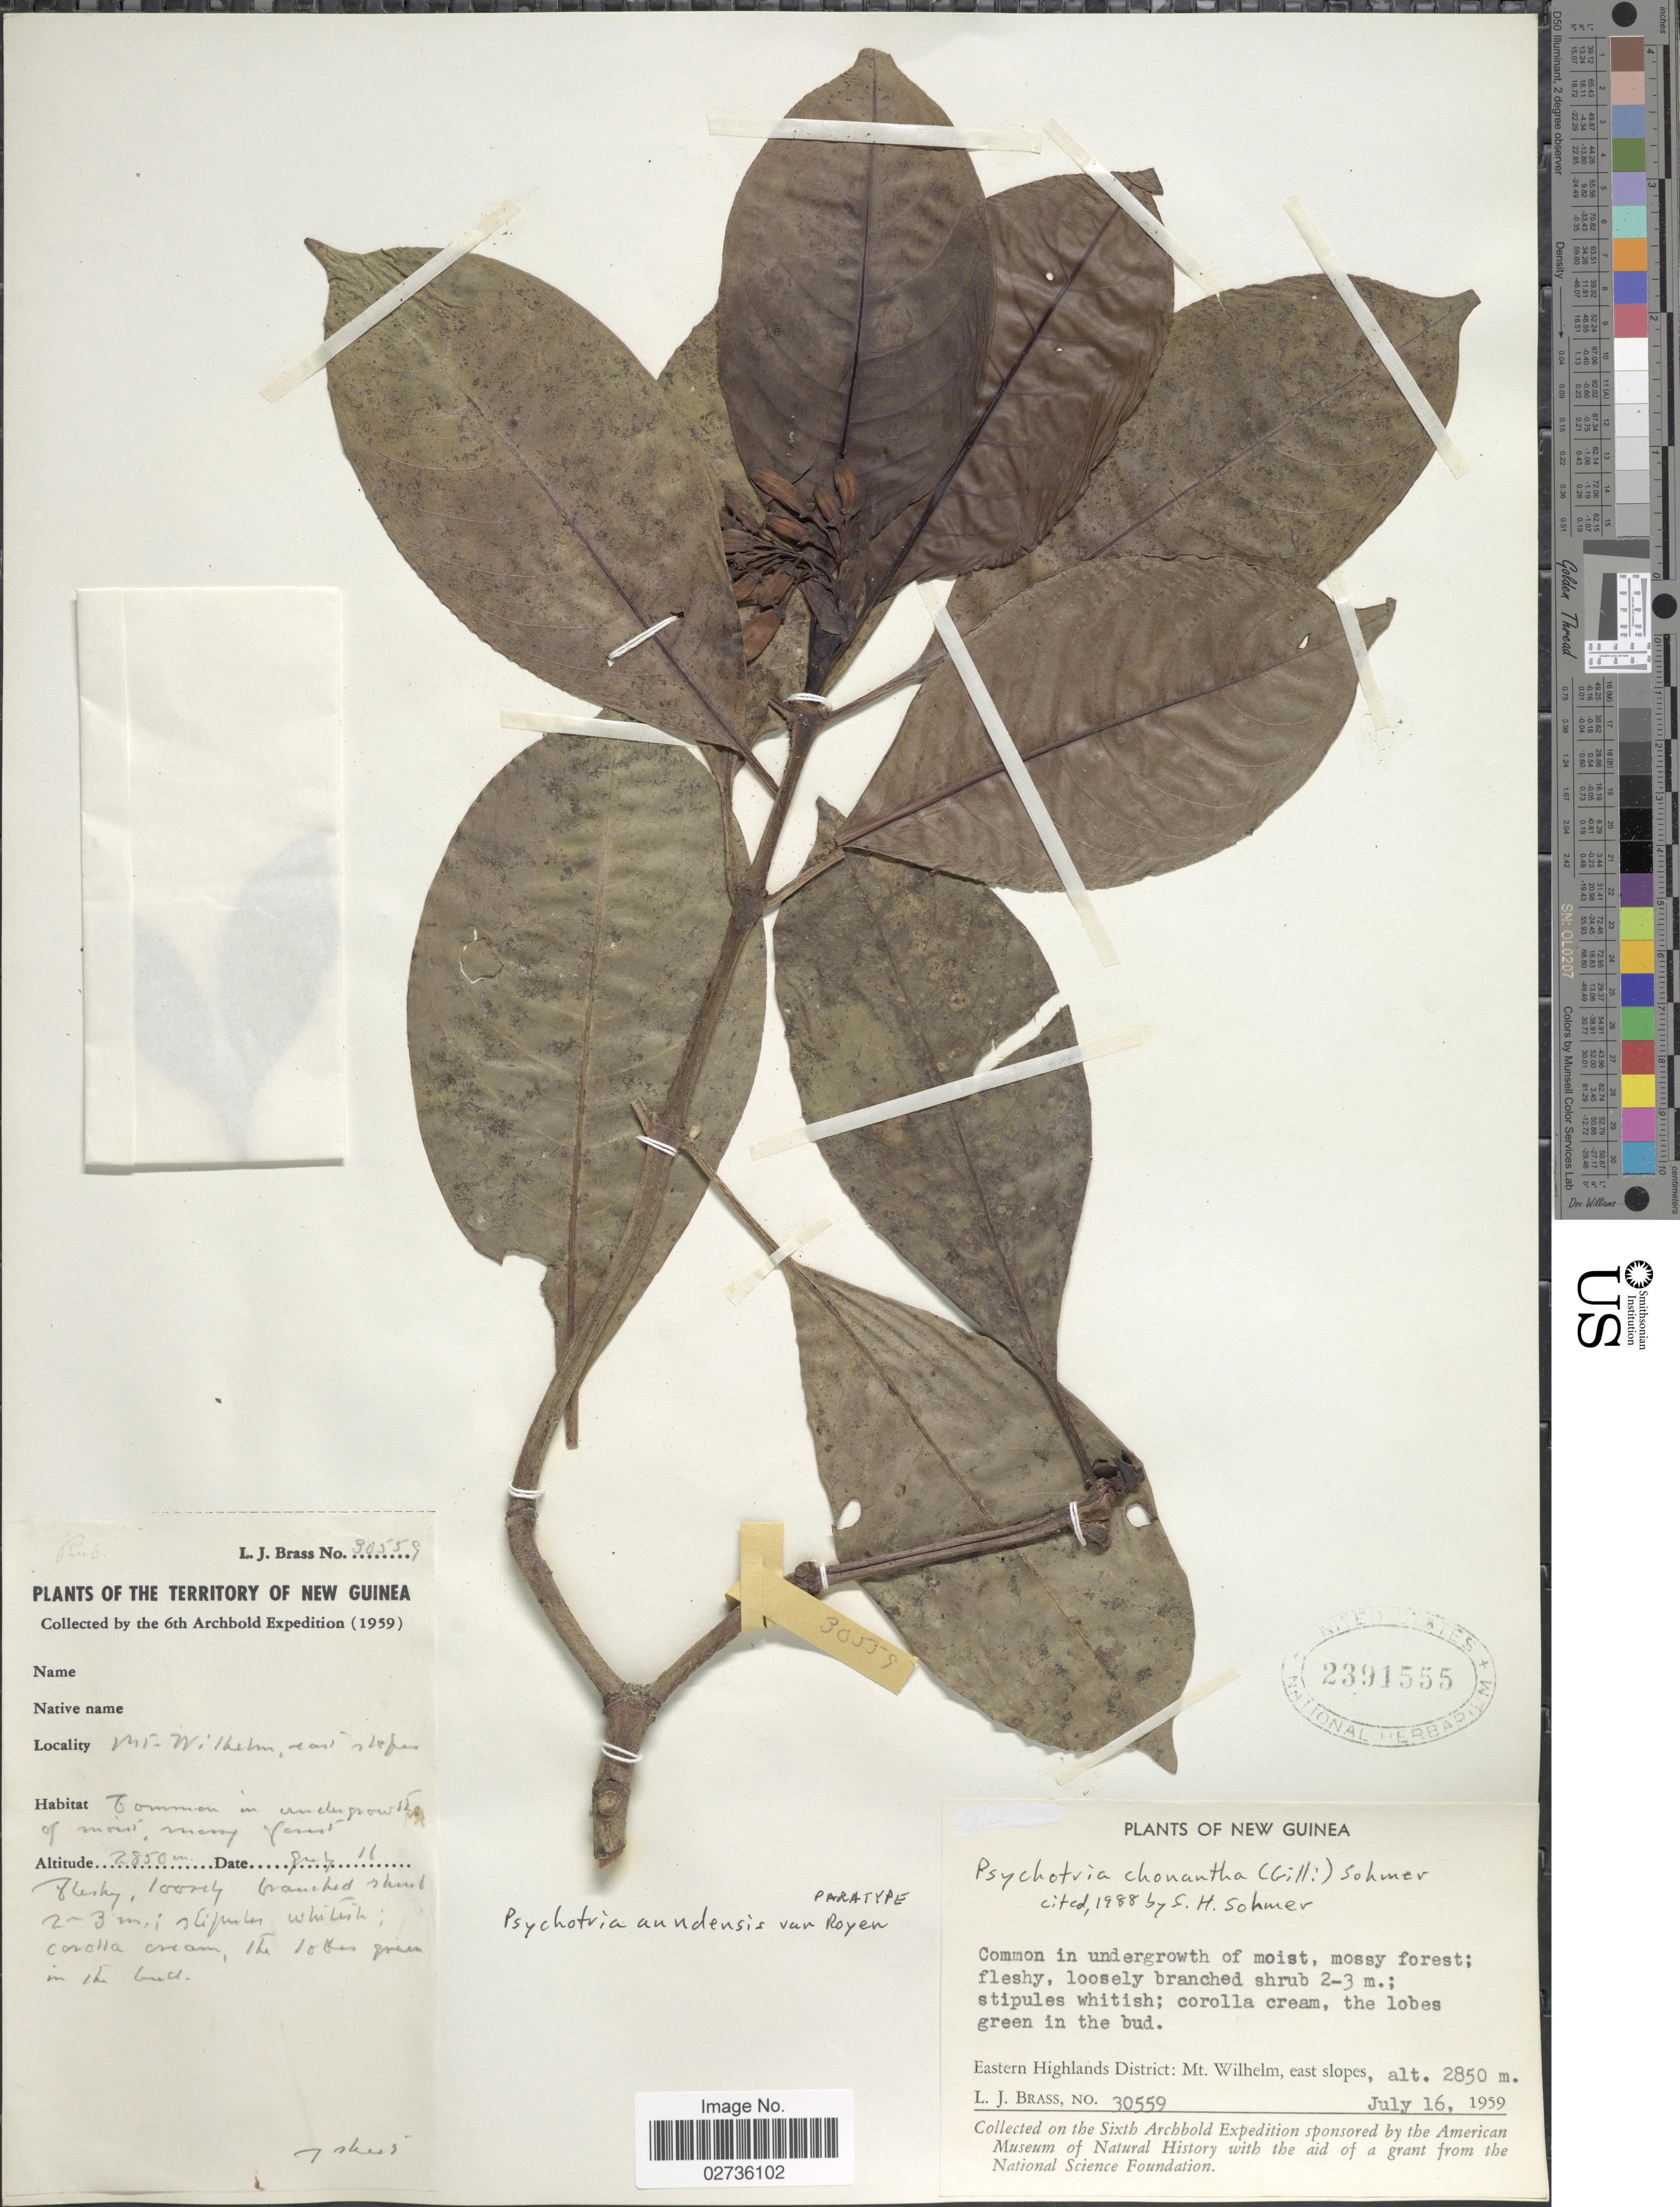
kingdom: Plantae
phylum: Tracheophyta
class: Magnoliopsida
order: Gentianales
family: Rubiaceae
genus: Psychotria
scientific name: Psychotria chonantha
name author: (Gilli) Sohmer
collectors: L. J. Brass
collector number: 30559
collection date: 1959-07-16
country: Papua New Guinea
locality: Territory of New Guinea. Eastern Highlands District: Mt. Wilhelm, east slopes.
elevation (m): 2850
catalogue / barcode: US 2391555